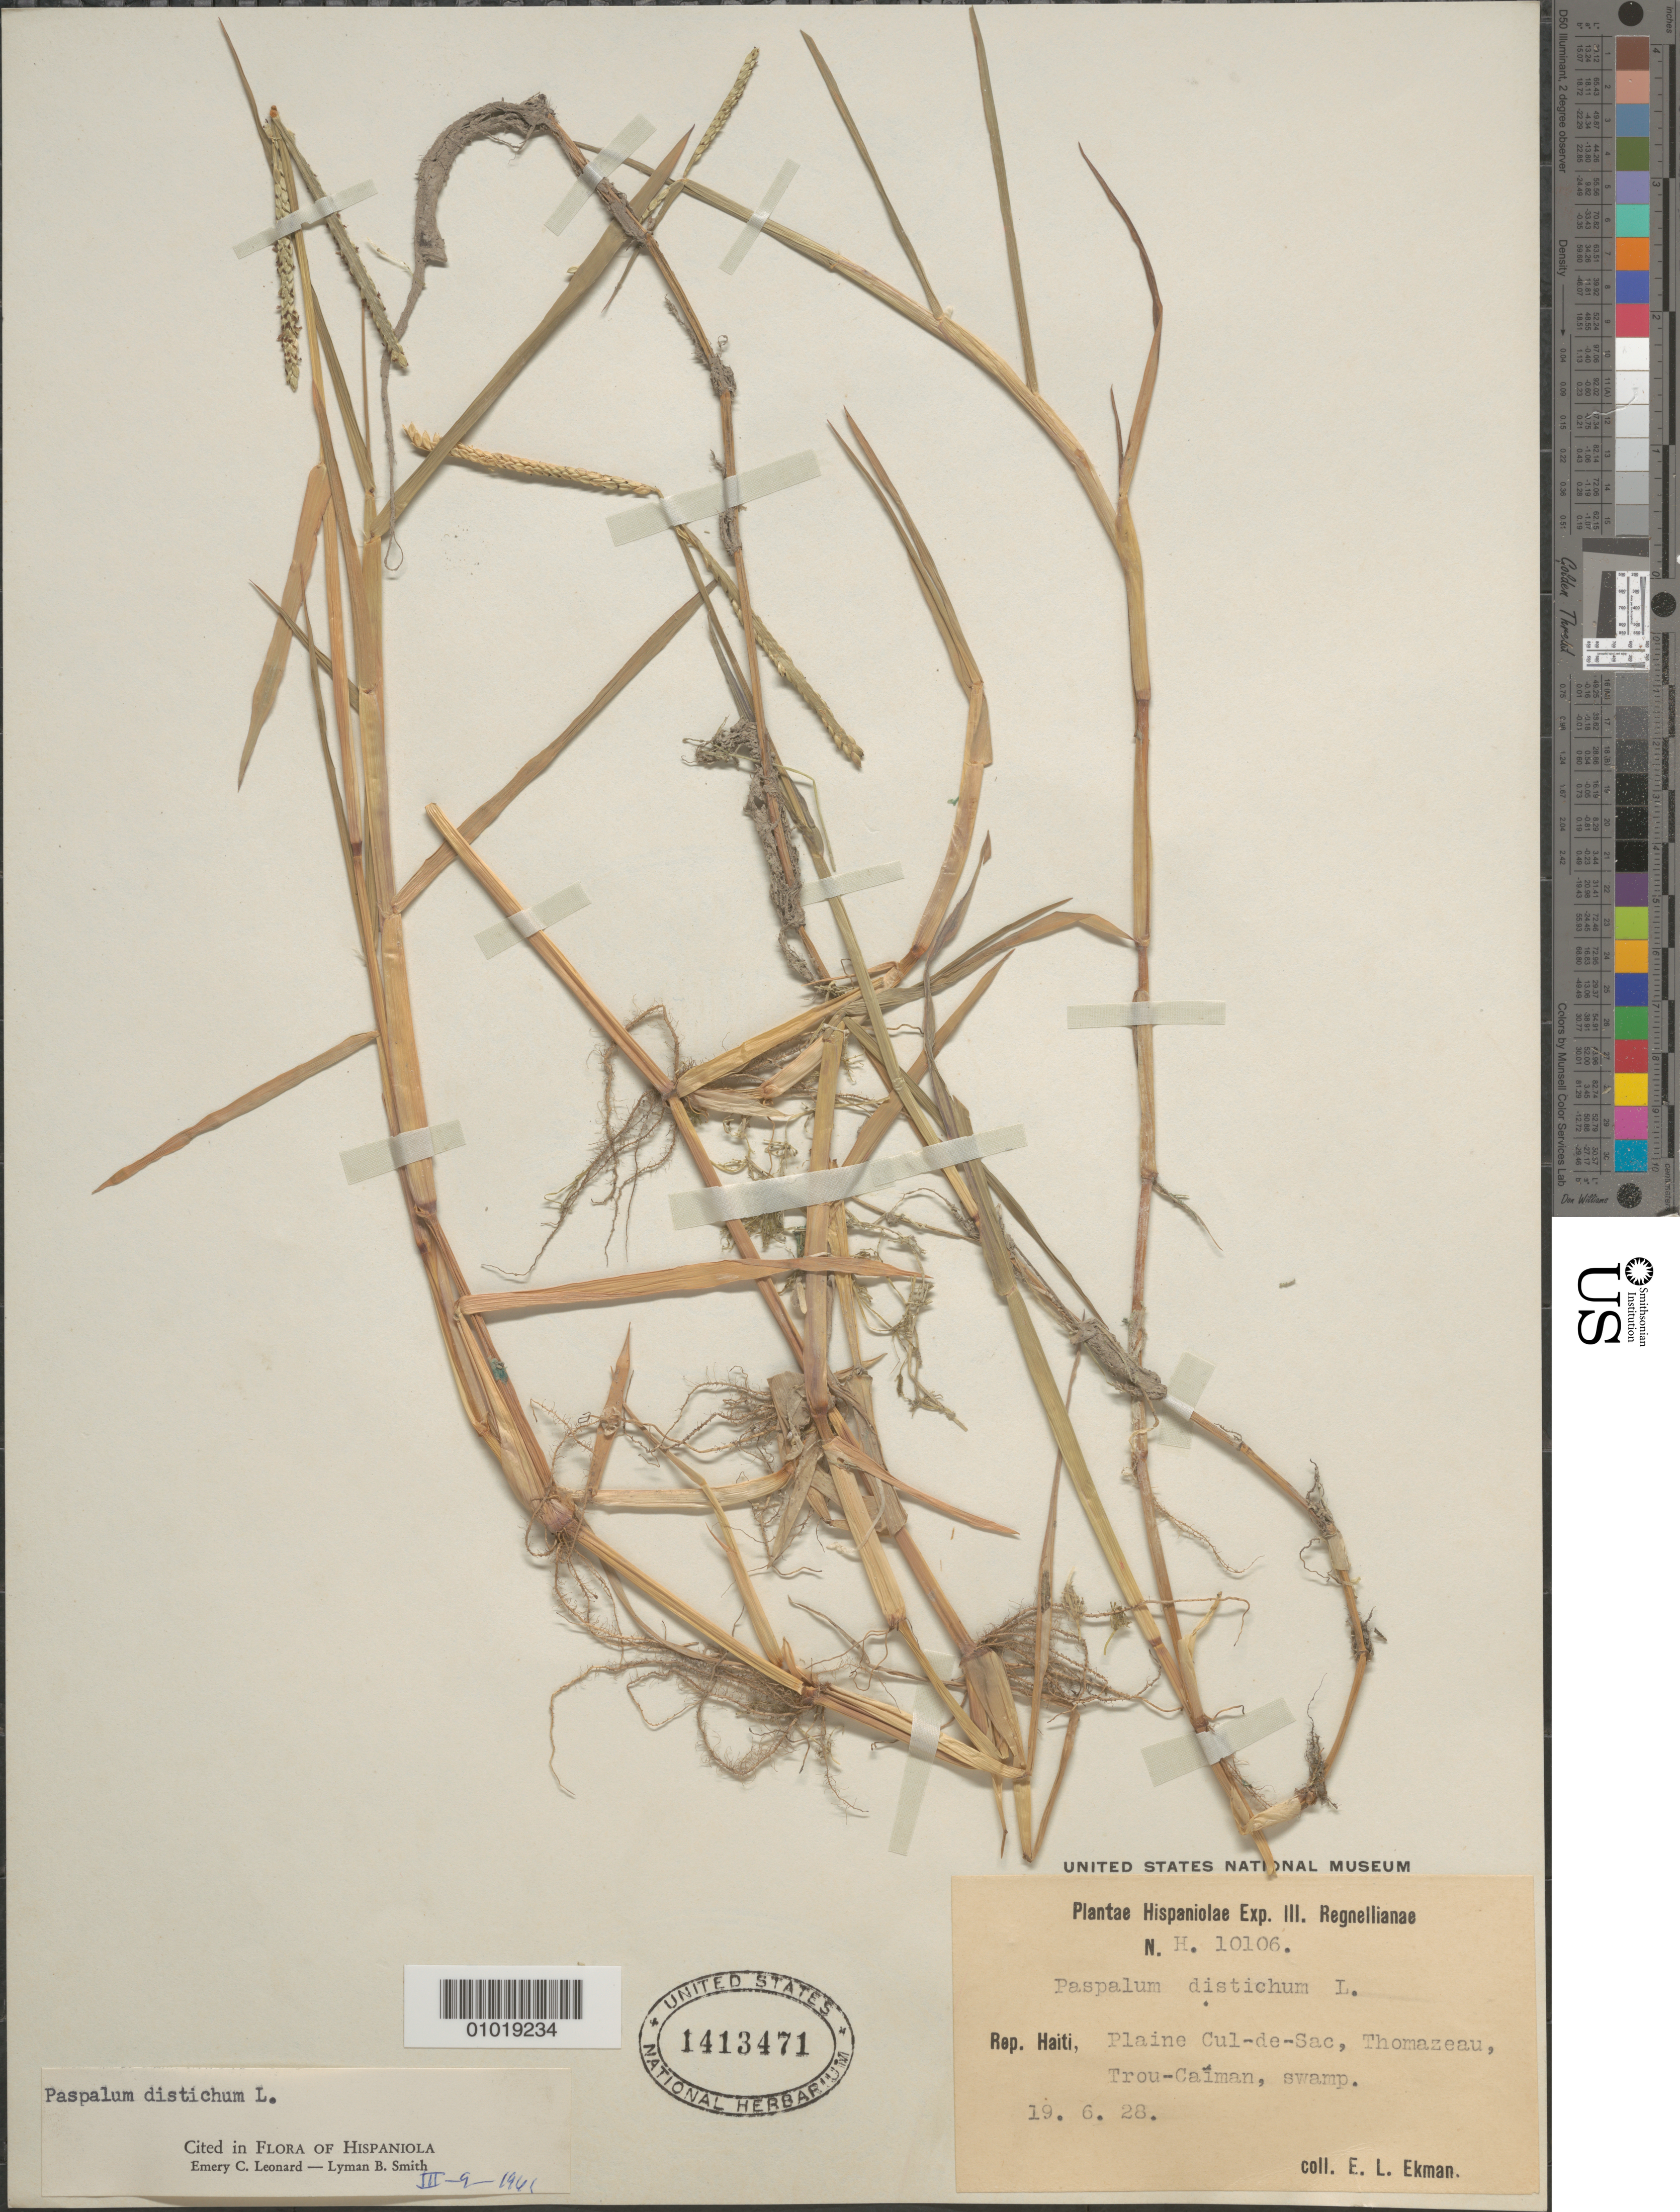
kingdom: Plantae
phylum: Tracheophyta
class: Liliopsida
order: Poales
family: Poaceae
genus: Paspalum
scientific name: Paspalum distichum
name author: L.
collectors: E. L. Ekman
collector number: H 10106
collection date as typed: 19 Jun 1928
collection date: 1928-06-19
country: Haiti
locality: Plaine Cul-de-Sac, Thomazeau, Trou-Caiman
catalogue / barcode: US 1413471